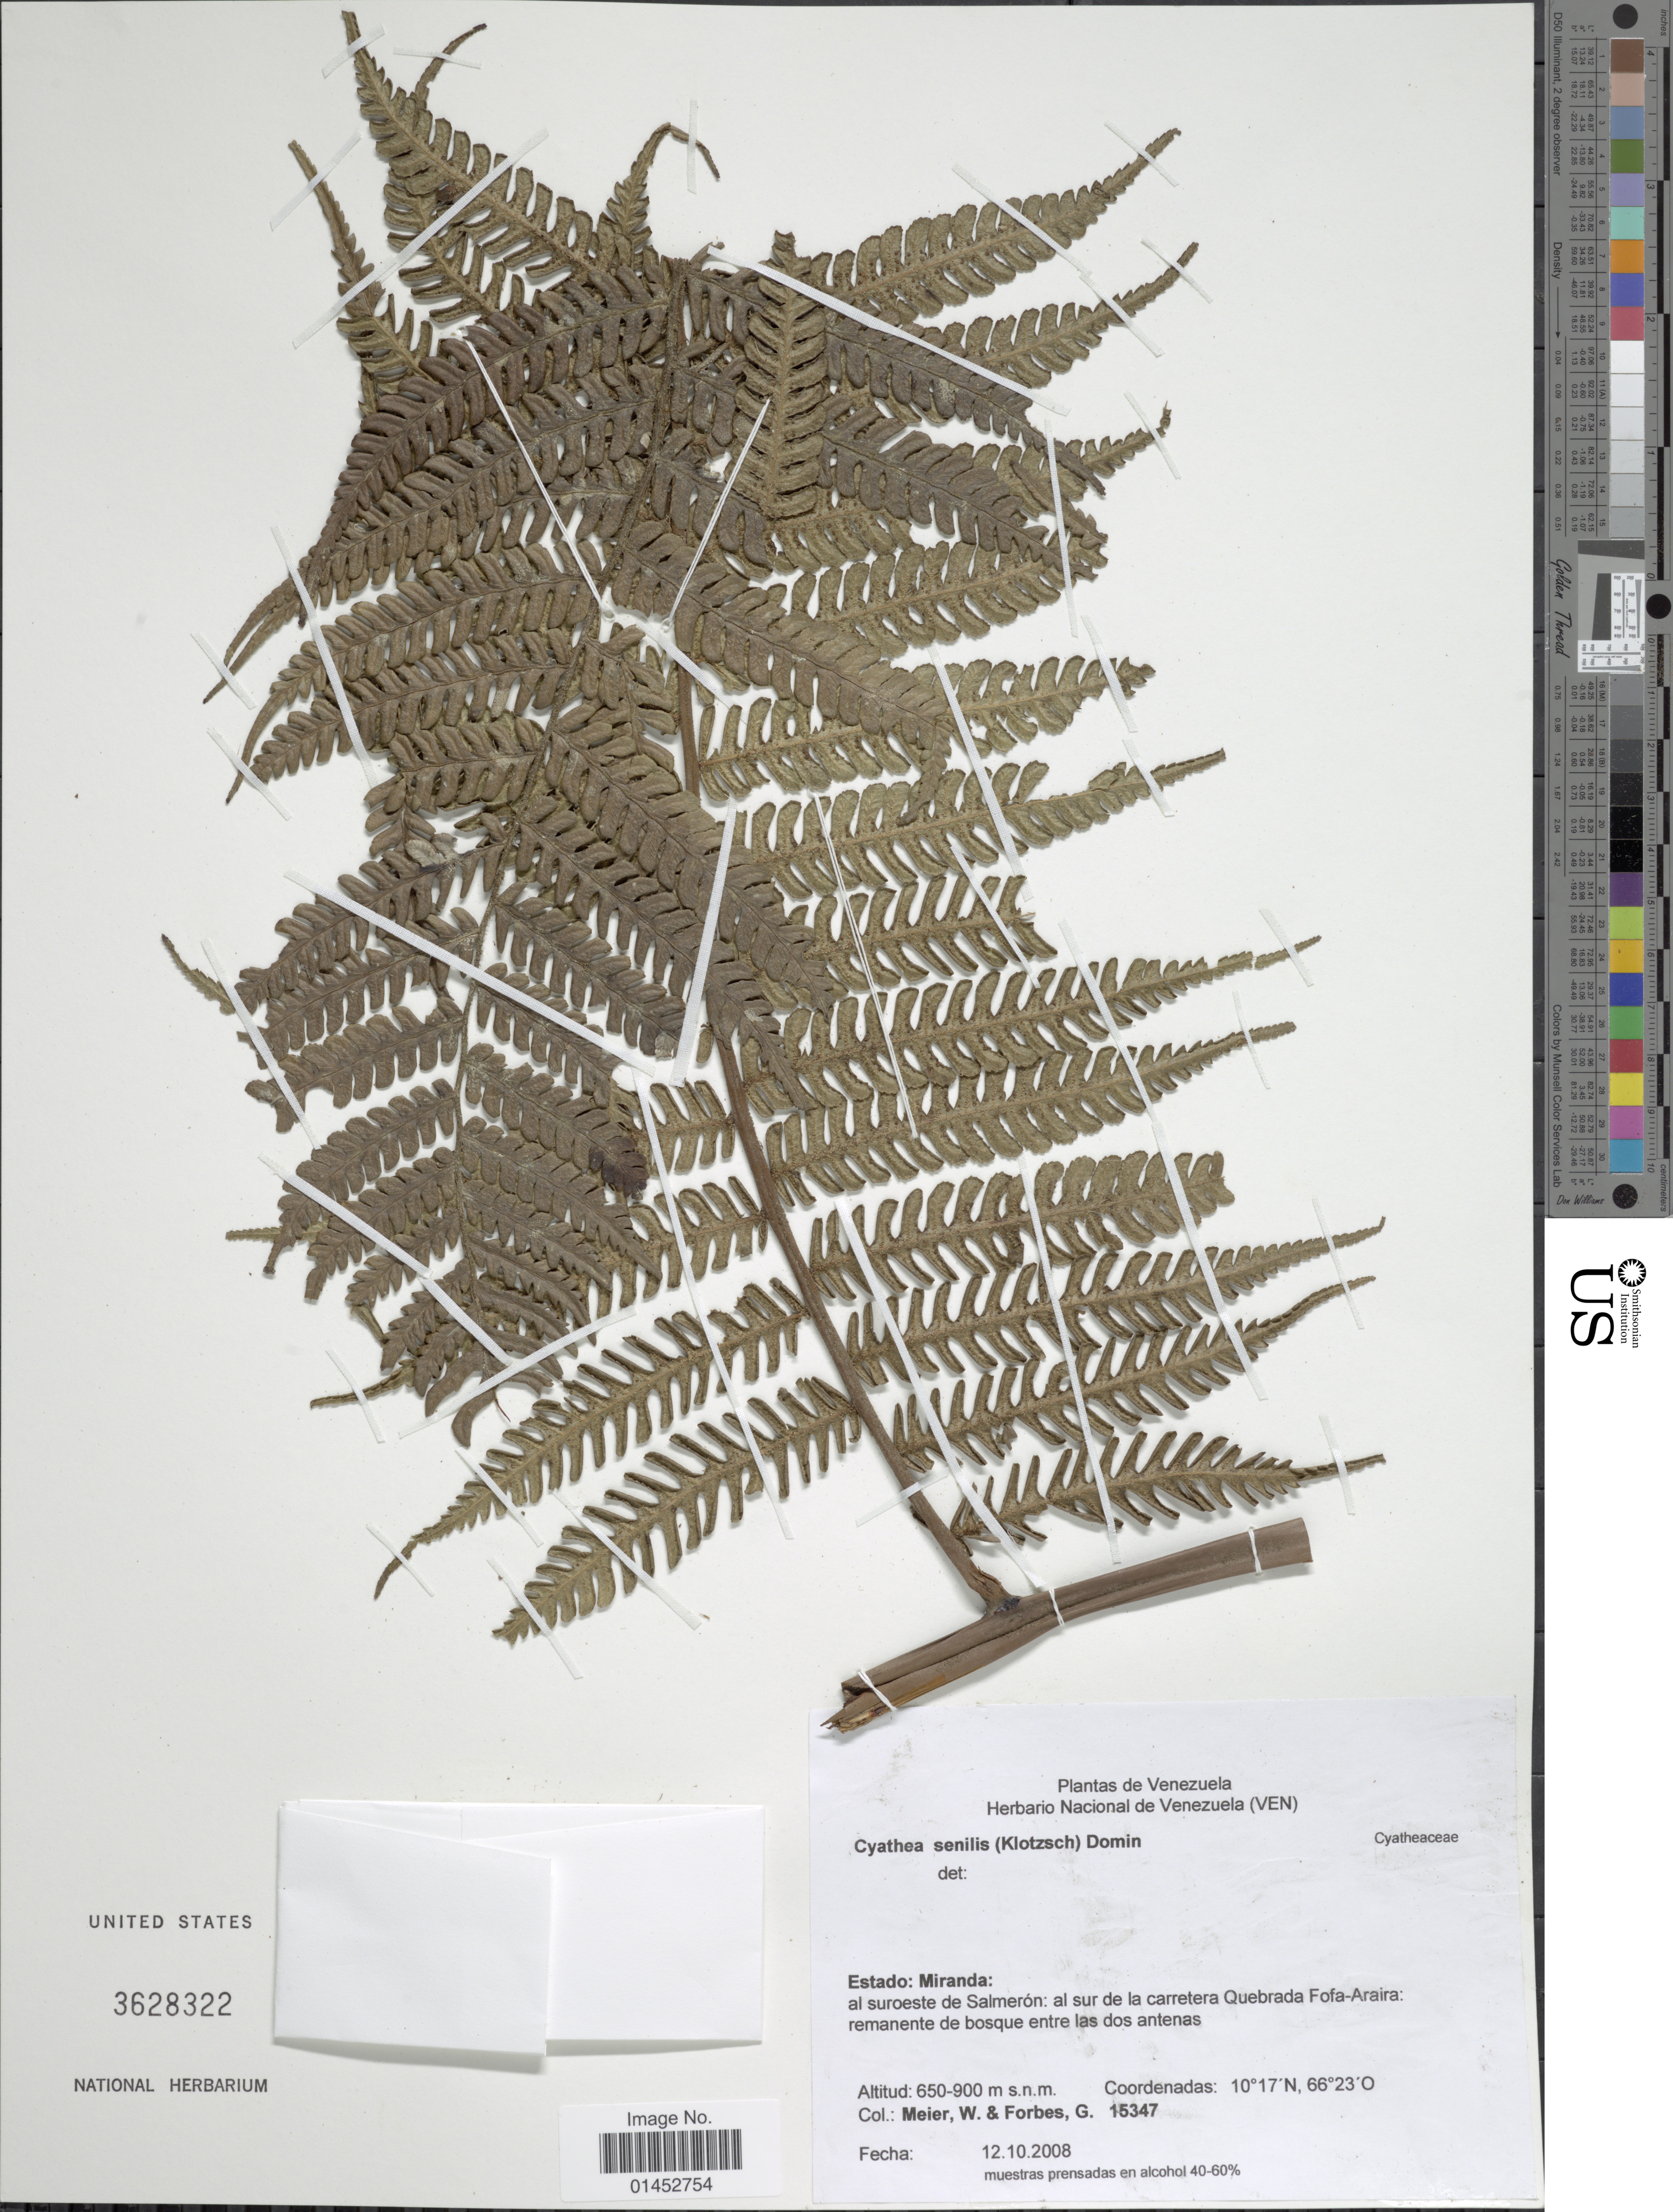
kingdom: Plantae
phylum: Tracheophyta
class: Polypodiopsida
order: Cyatheales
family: Cyatheaceae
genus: Cyathea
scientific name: Cyathea senilis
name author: (Klotzsch) Domin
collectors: W. Meier & G. Forbes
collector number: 15347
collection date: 2008-10-12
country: Venezuela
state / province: Miranda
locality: Al suroeste de Salmerón: al sur de la carretera Quebrada Fofa-Araira: remanente de bosque entre las dos antenas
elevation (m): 650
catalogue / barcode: US 3628322